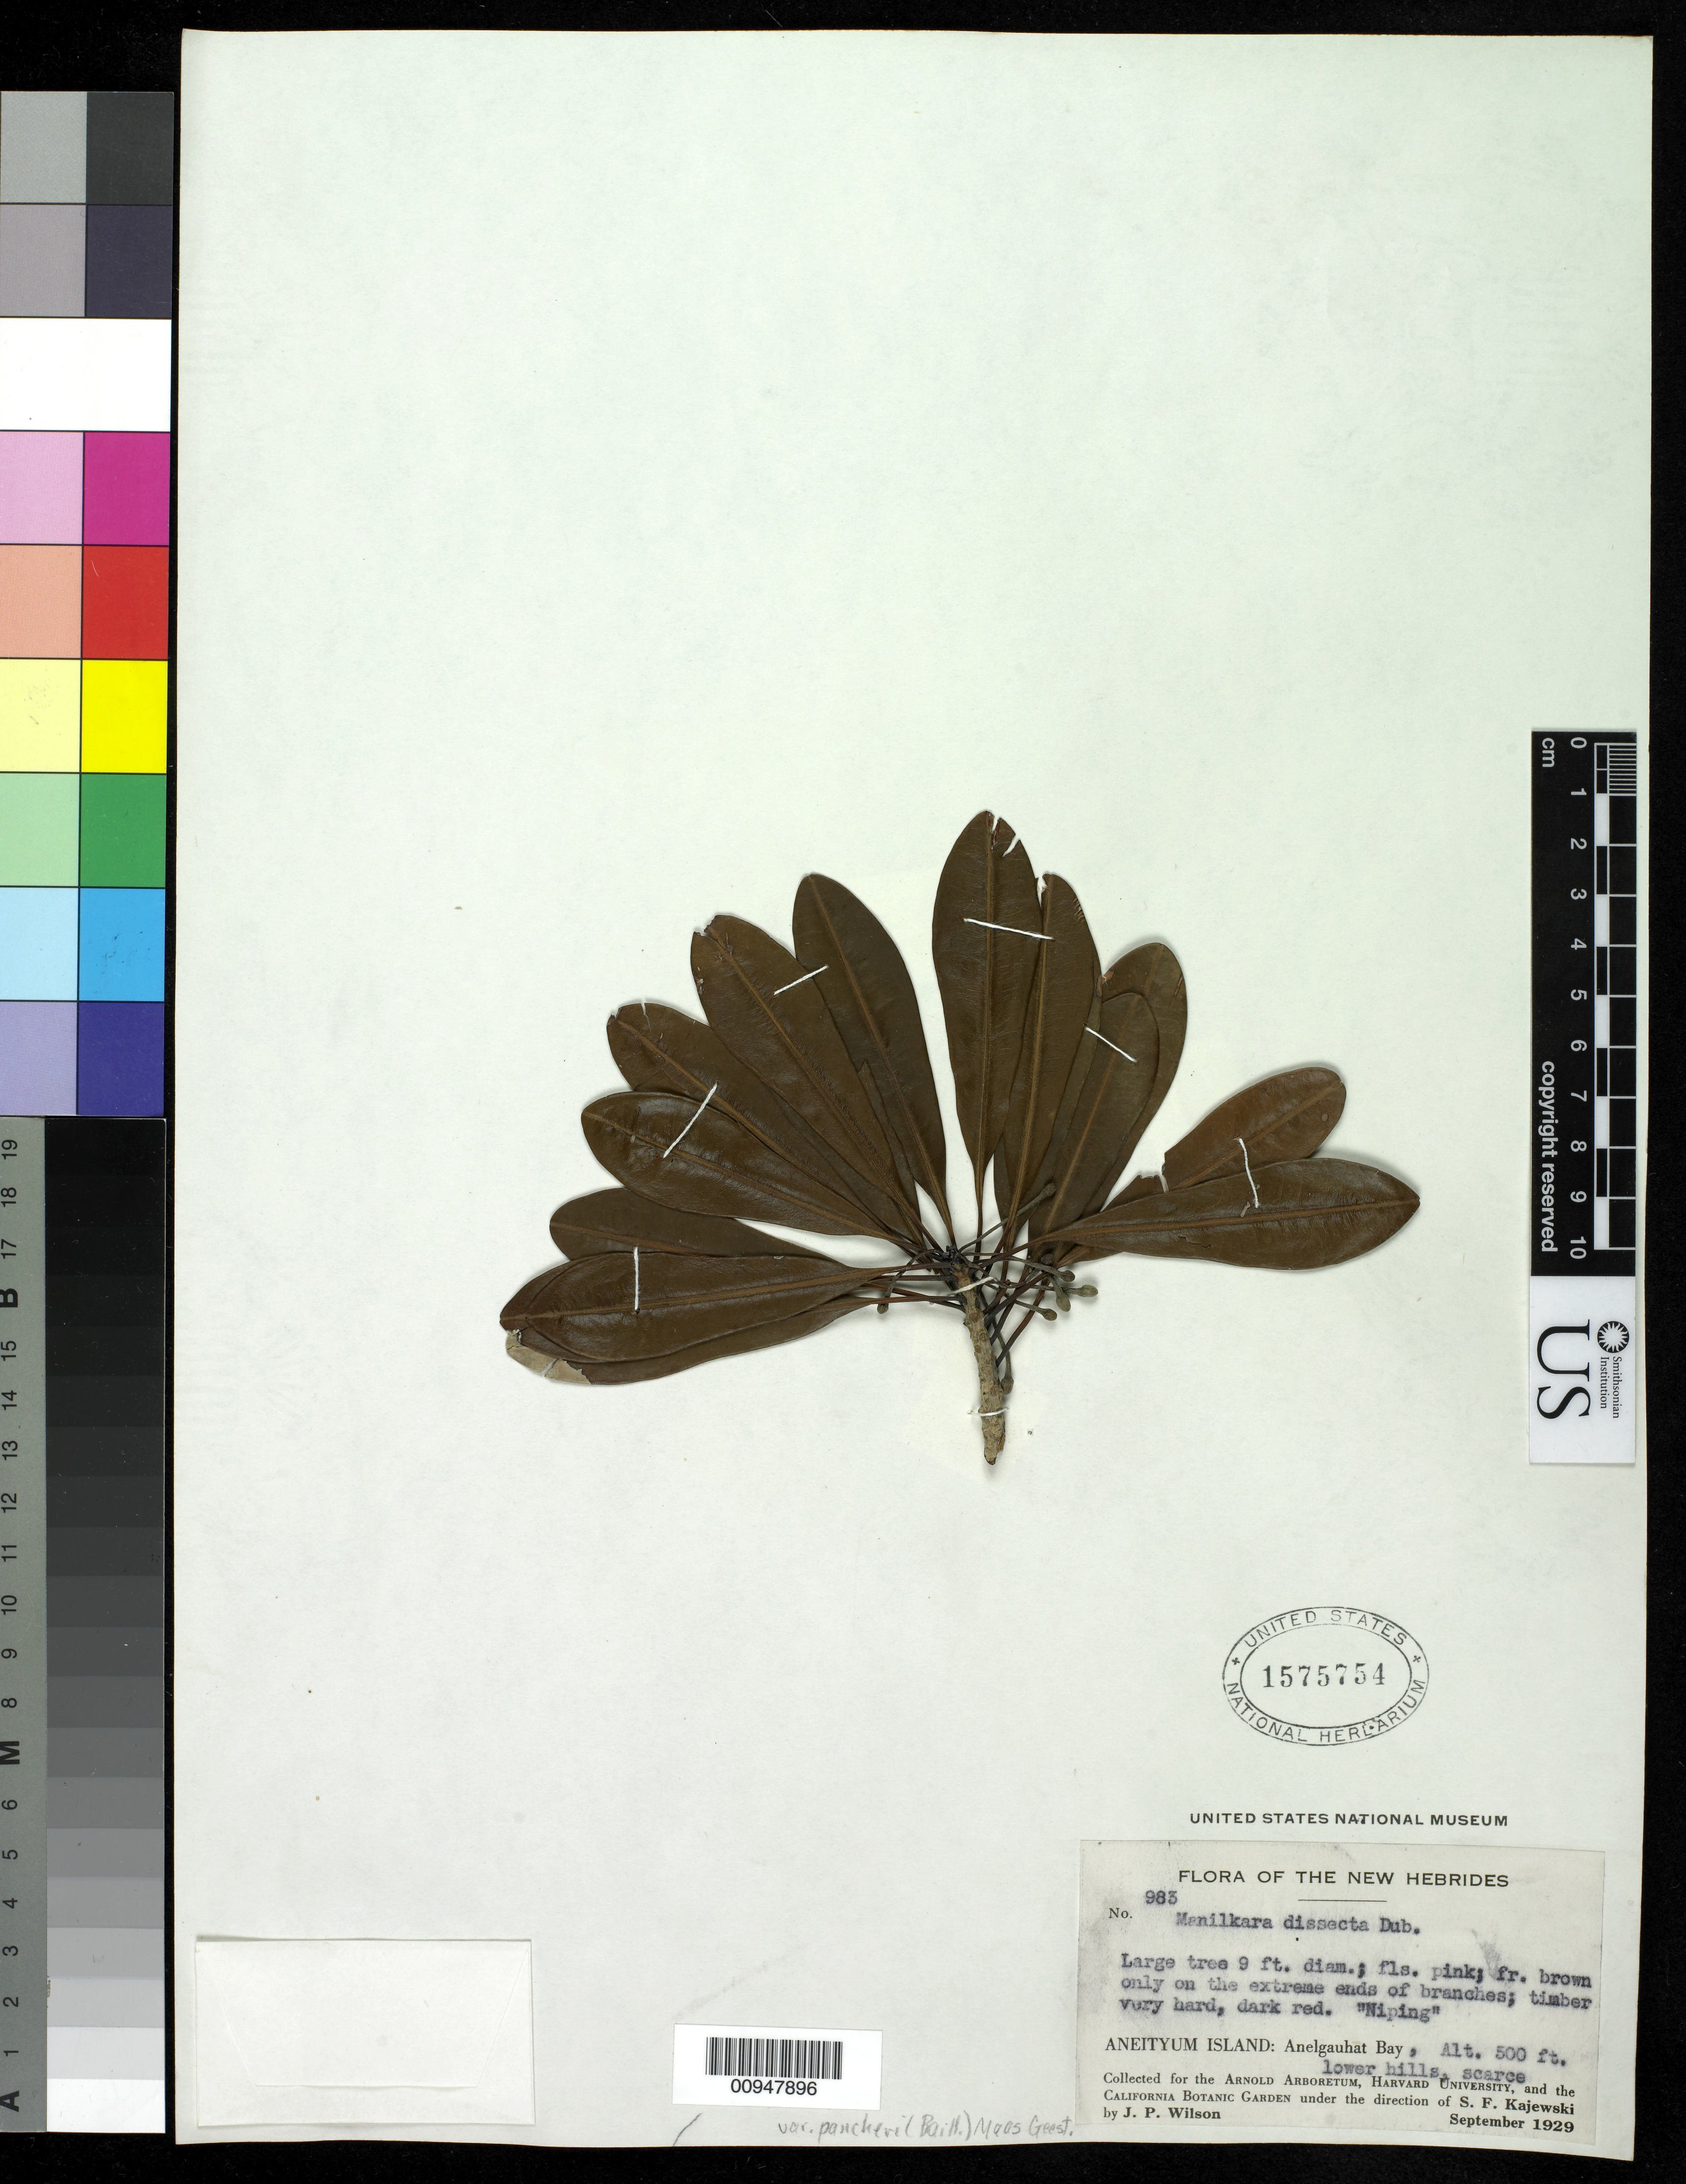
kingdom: Plantae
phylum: Tracheophyta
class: Magnoliopsida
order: Ericales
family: Sapotaceae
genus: Manilkara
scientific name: Manilkara dissecta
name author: (L. f.) Dubard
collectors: S. Kajewski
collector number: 983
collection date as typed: Sep 1929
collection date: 1929-09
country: Vanuatu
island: Anatom [Aneityum]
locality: Anelgauhat Bay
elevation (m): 152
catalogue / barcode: US 1575754